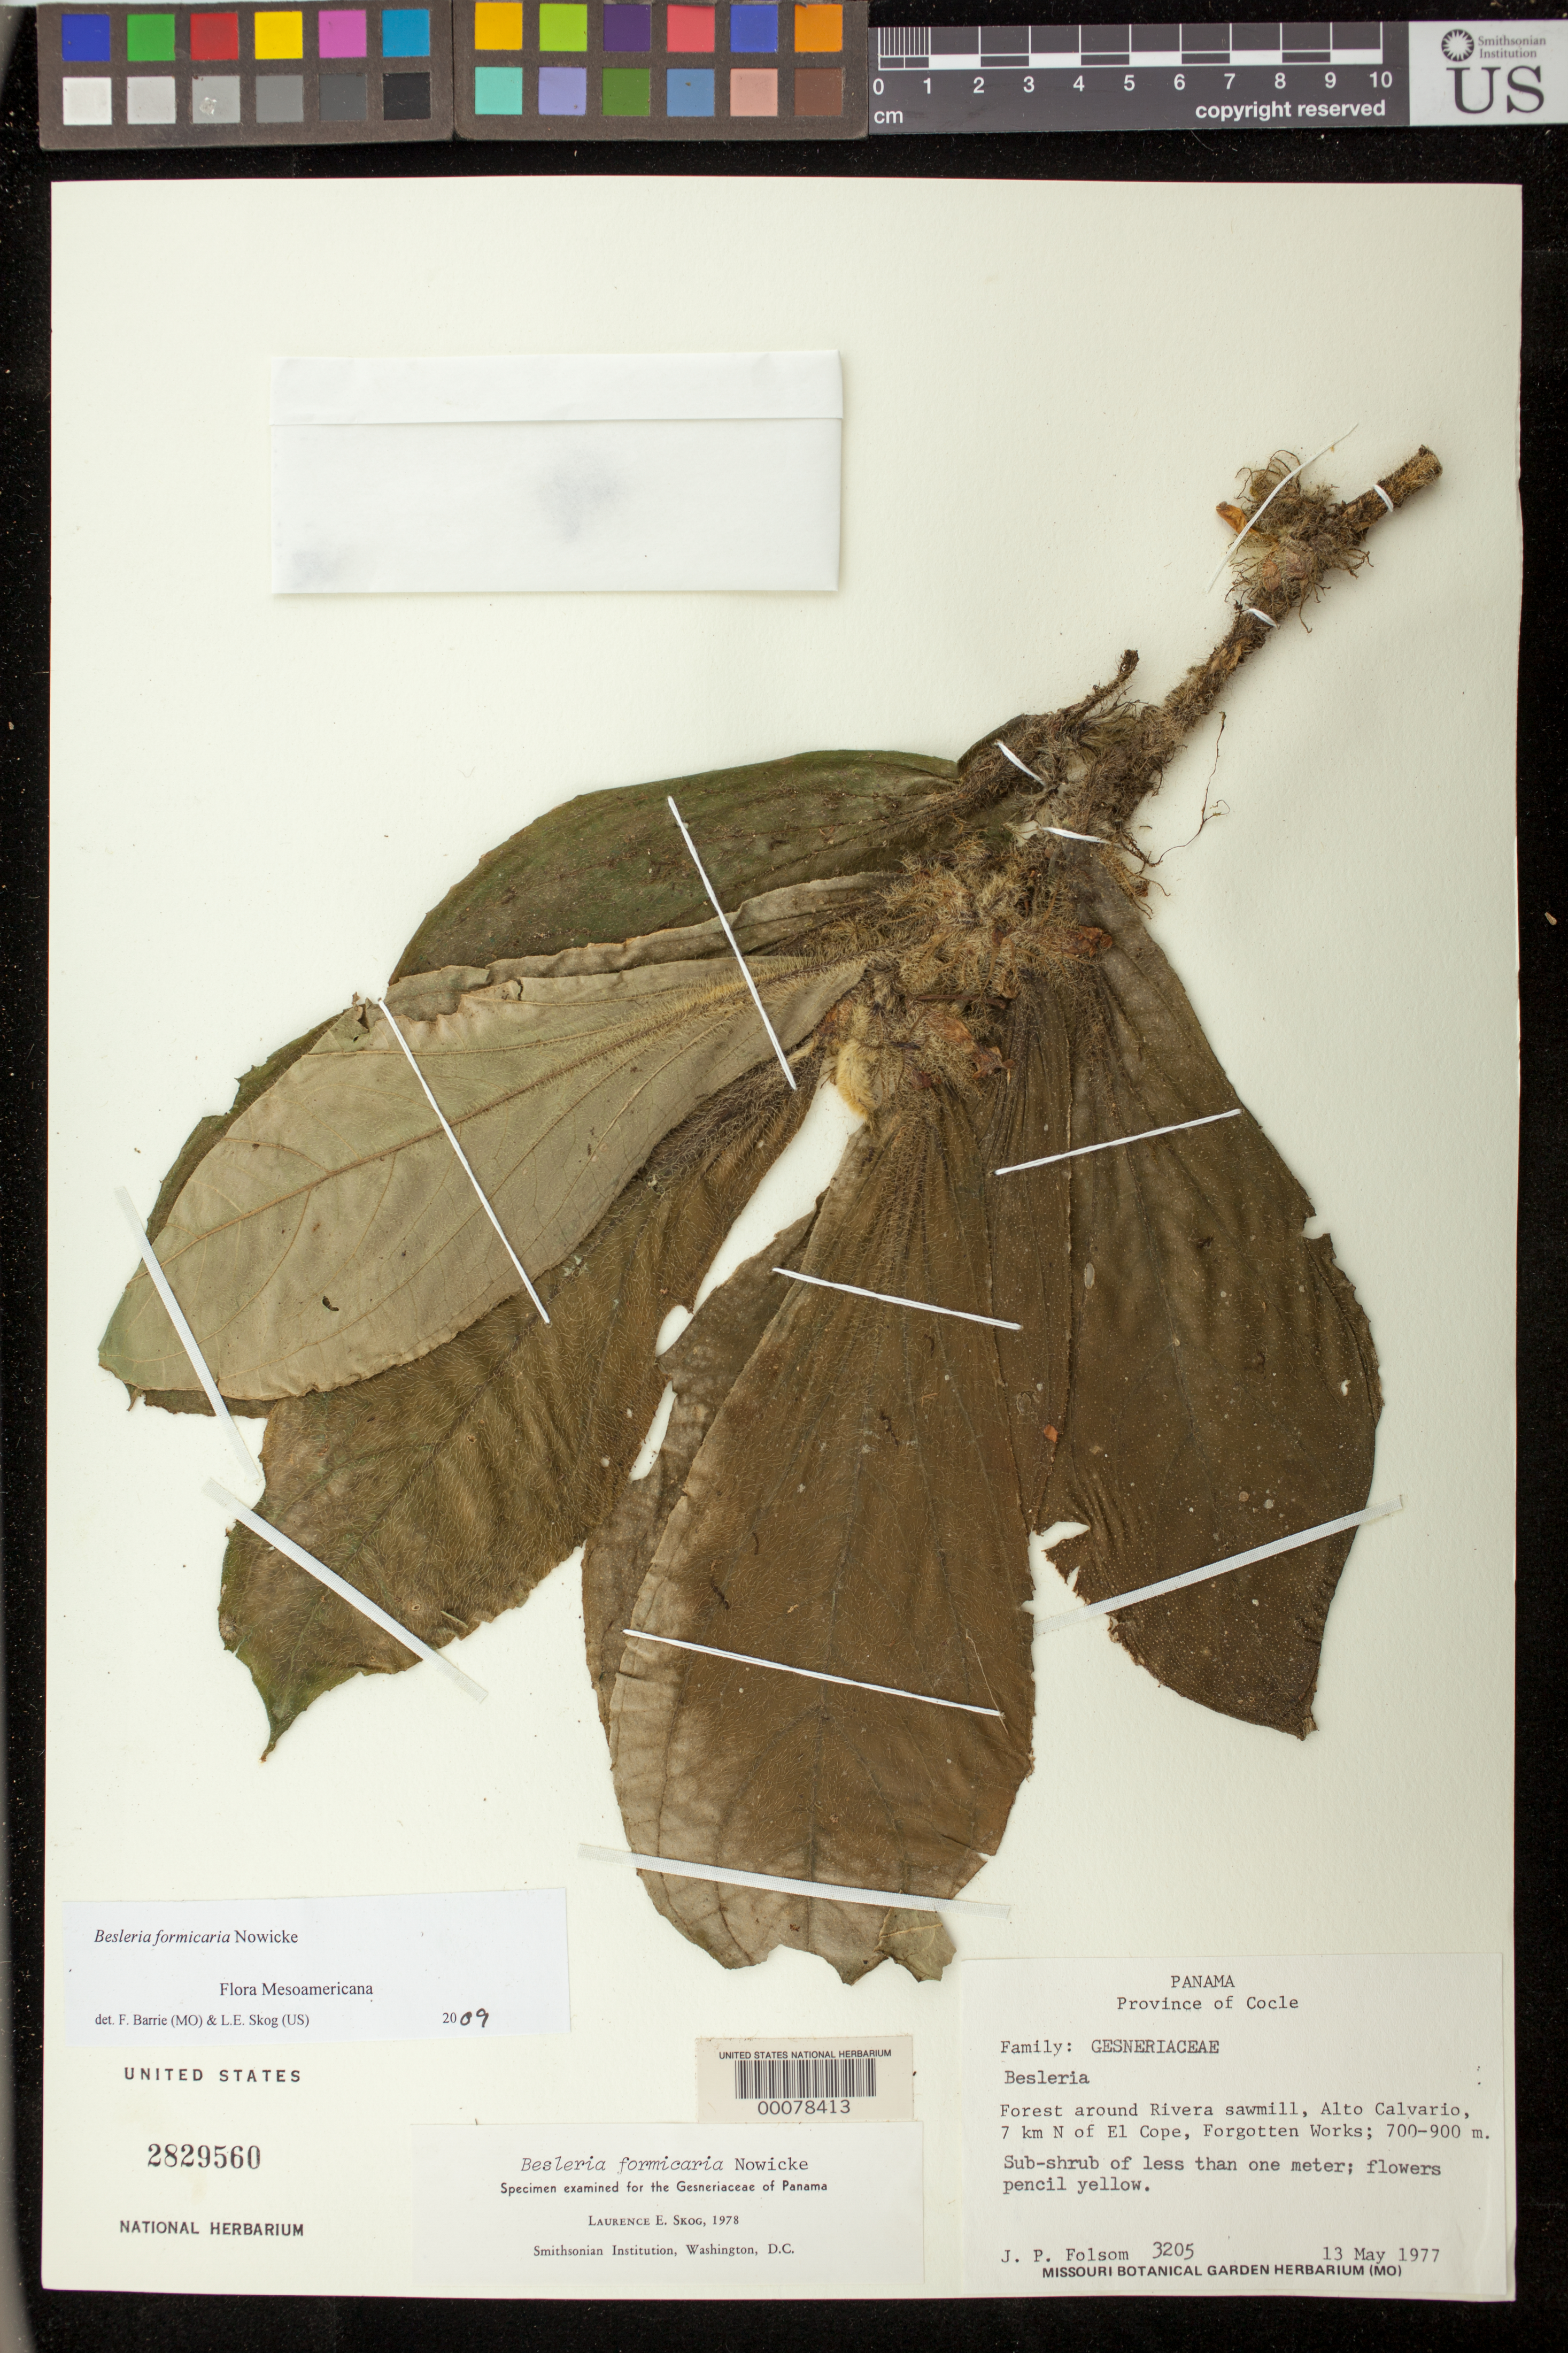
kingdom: Plantae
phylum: Tracheophyta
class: Magnoliopsida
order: Lamiales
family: Gesneriaceae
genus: Besleria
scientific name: Besleria formicaria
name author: Nowicke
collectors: J. P. Folsom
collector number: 3205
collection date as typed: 13 May 1977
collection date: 1977-05-13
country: Panama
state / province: Coclé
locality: Rivera sawmill, Alto Calvario, 7 km N of El Cope, forgotten works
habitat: Forest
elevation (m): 700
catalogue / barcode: US 2829560